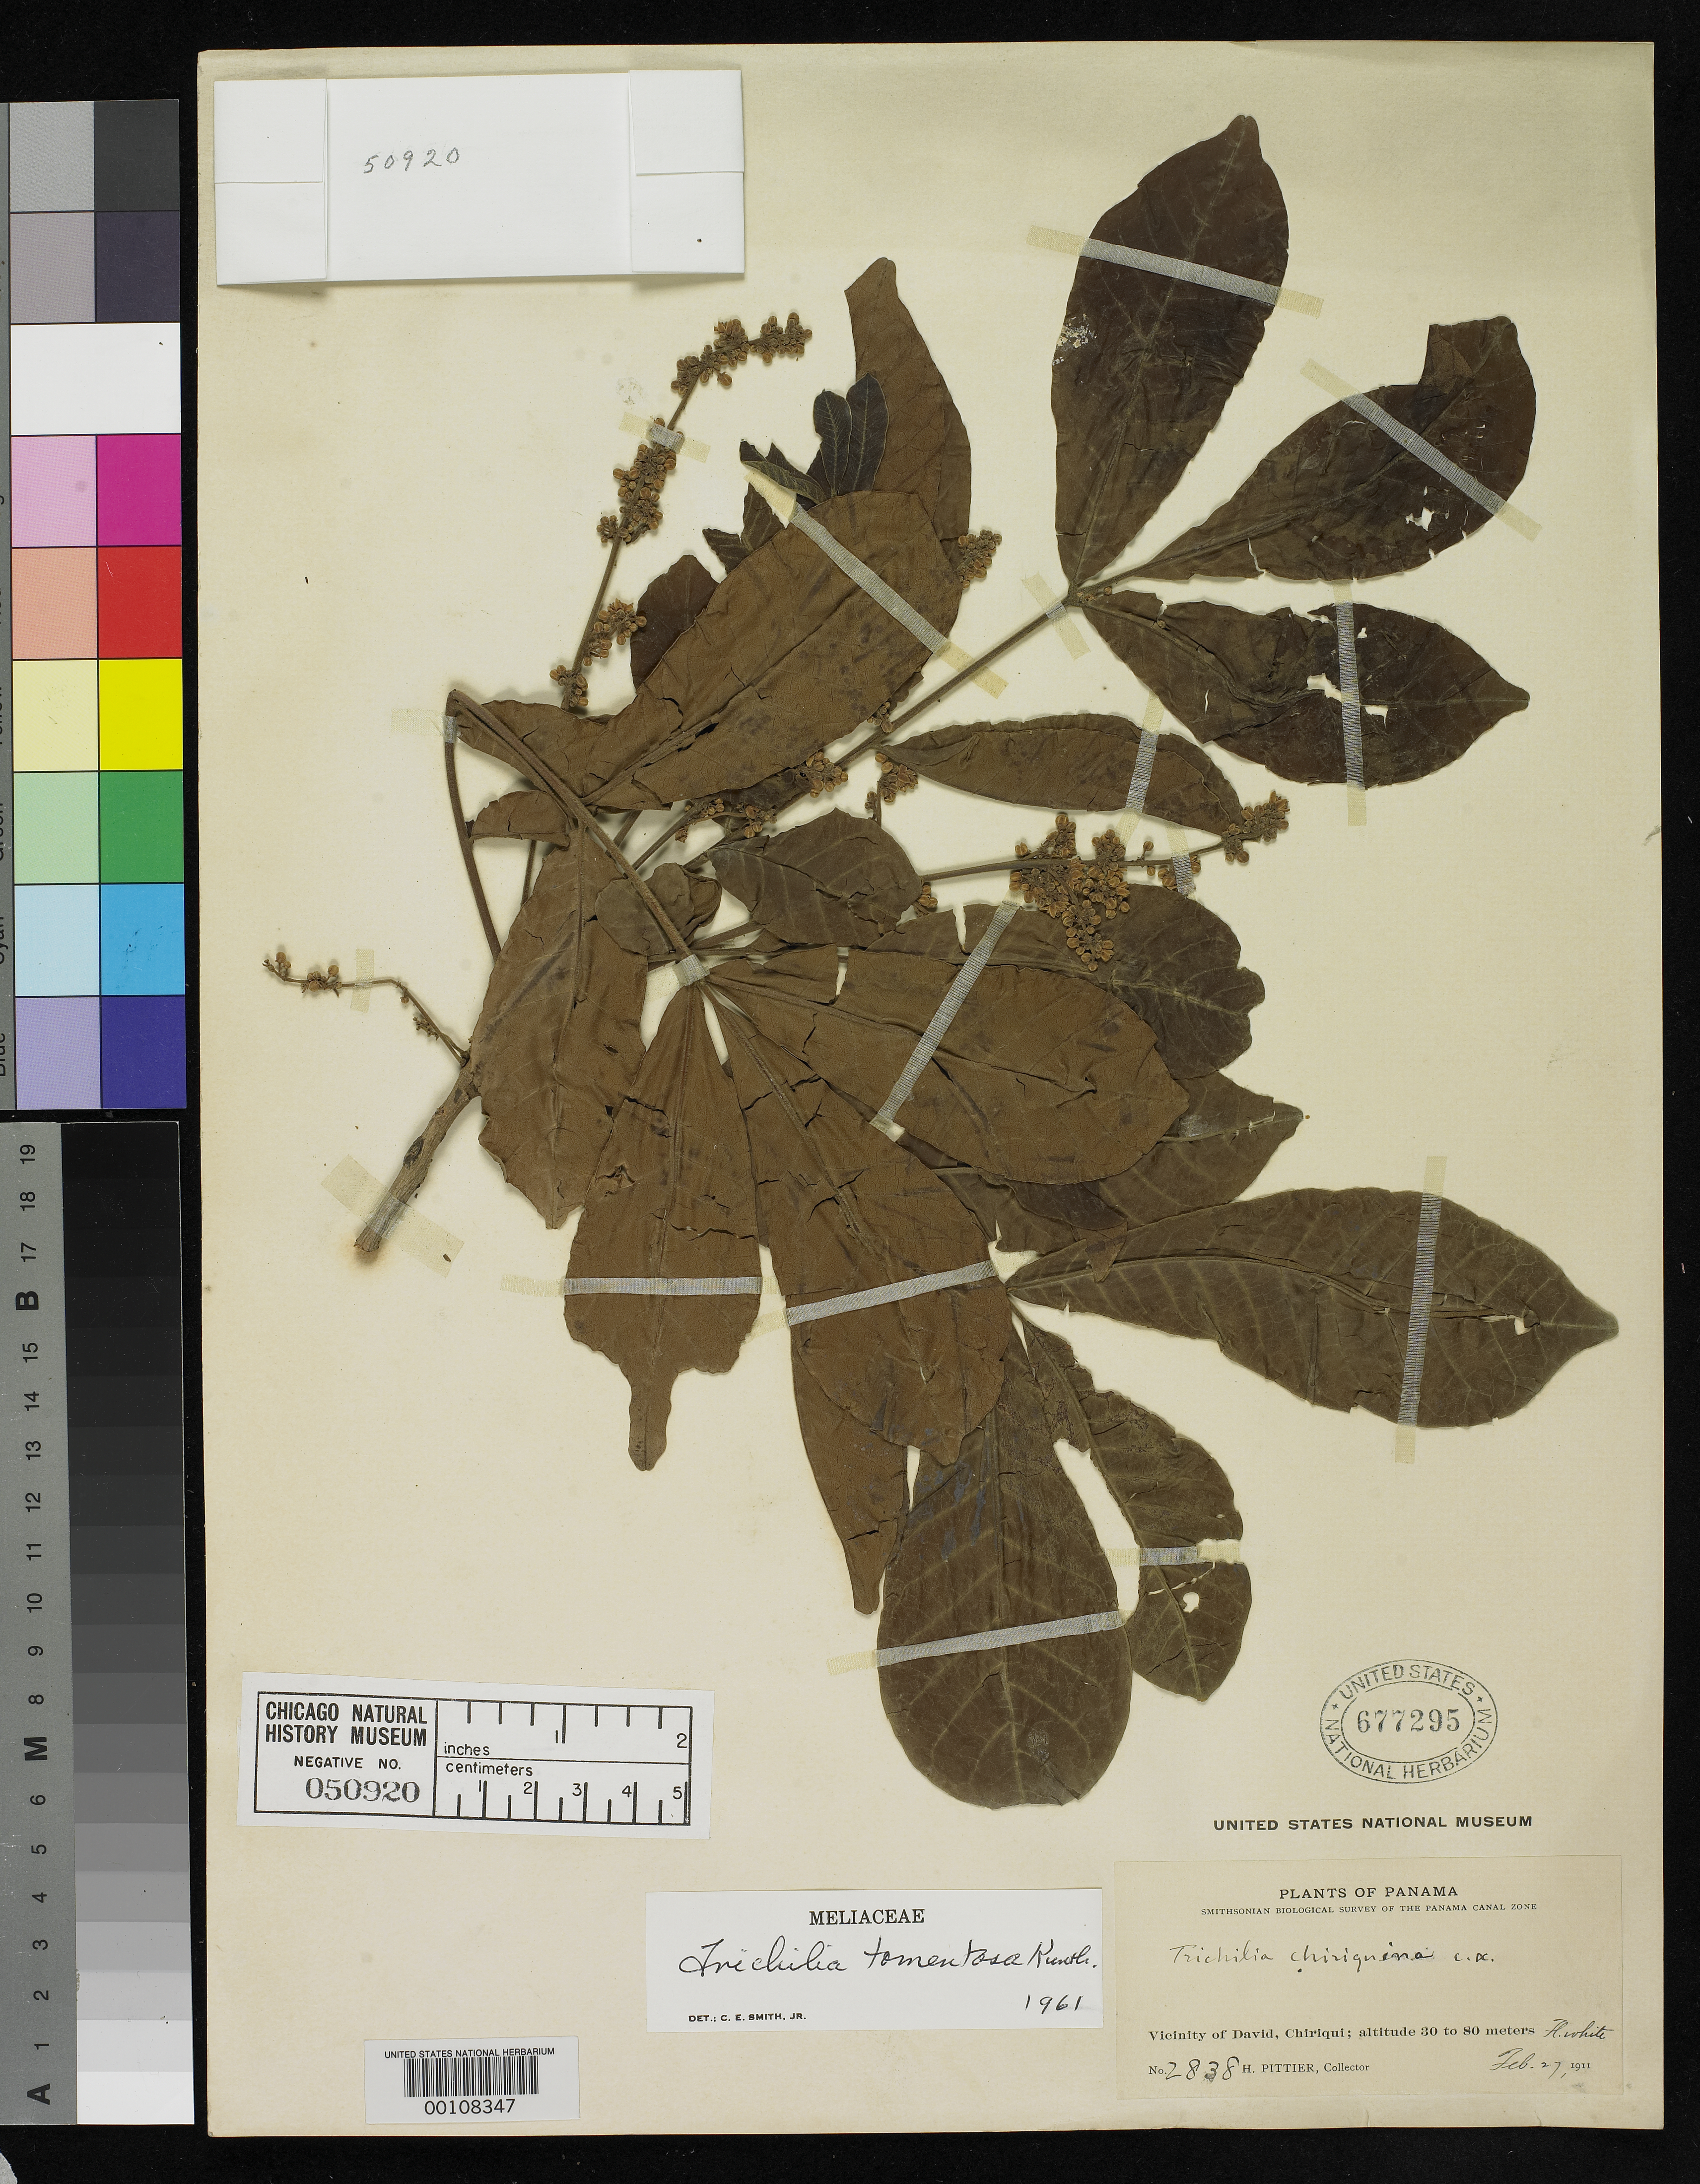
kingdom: Plantae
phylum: Tracheophyta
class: Magnoliopsida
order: Sapindales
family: Meliaceae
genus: Trichilia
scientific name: Trichilia chiriquina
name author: C. DC.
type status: Holotype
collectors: H. F. Pittier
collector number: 2838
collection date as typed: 27 Feb 1911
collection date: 1911-02-27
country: Panama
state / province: Chiriquí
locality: Vicinity of David.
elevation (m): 30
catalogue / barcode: US 677295